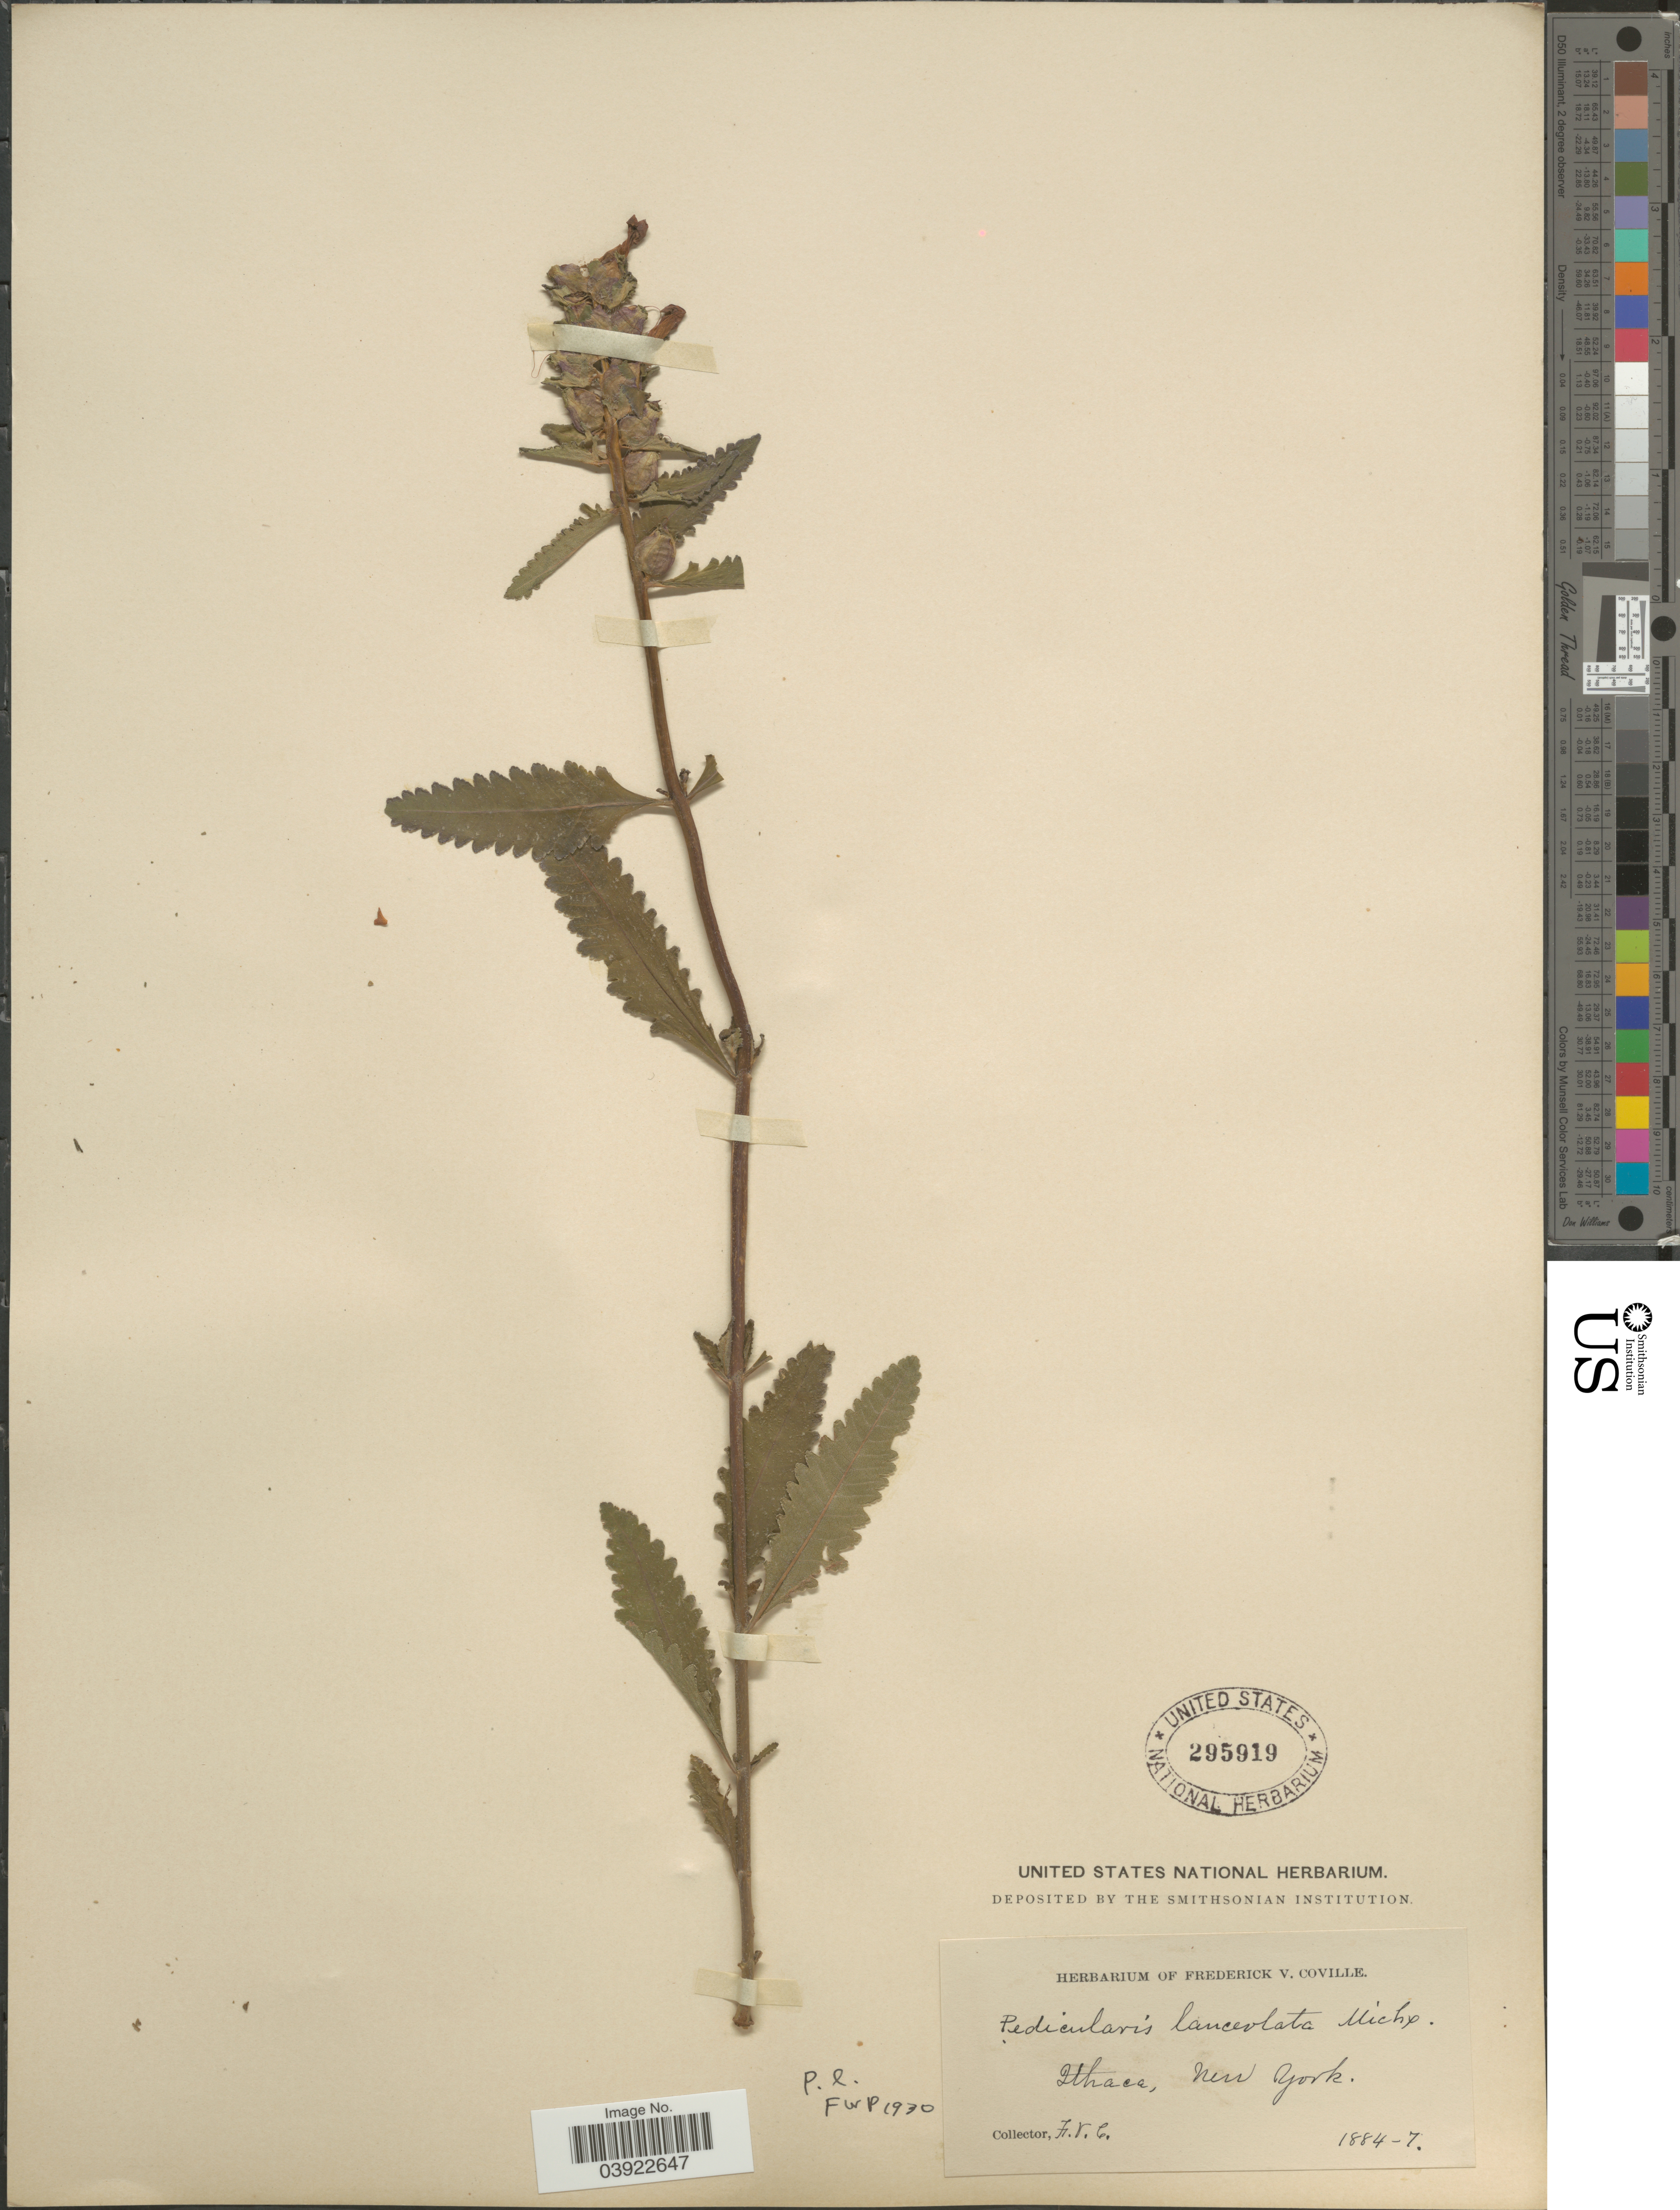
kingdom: Plantae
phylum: Tracheophyta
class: Magnoliopsida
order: Lamiales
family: Orobanchaceae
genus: Pedicularis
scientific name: Pedicularis lanceolata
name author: Michx.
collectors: F. V. Coville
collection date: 1884-07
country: United States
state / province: New York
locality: Ithaca.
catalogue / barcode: US 295919